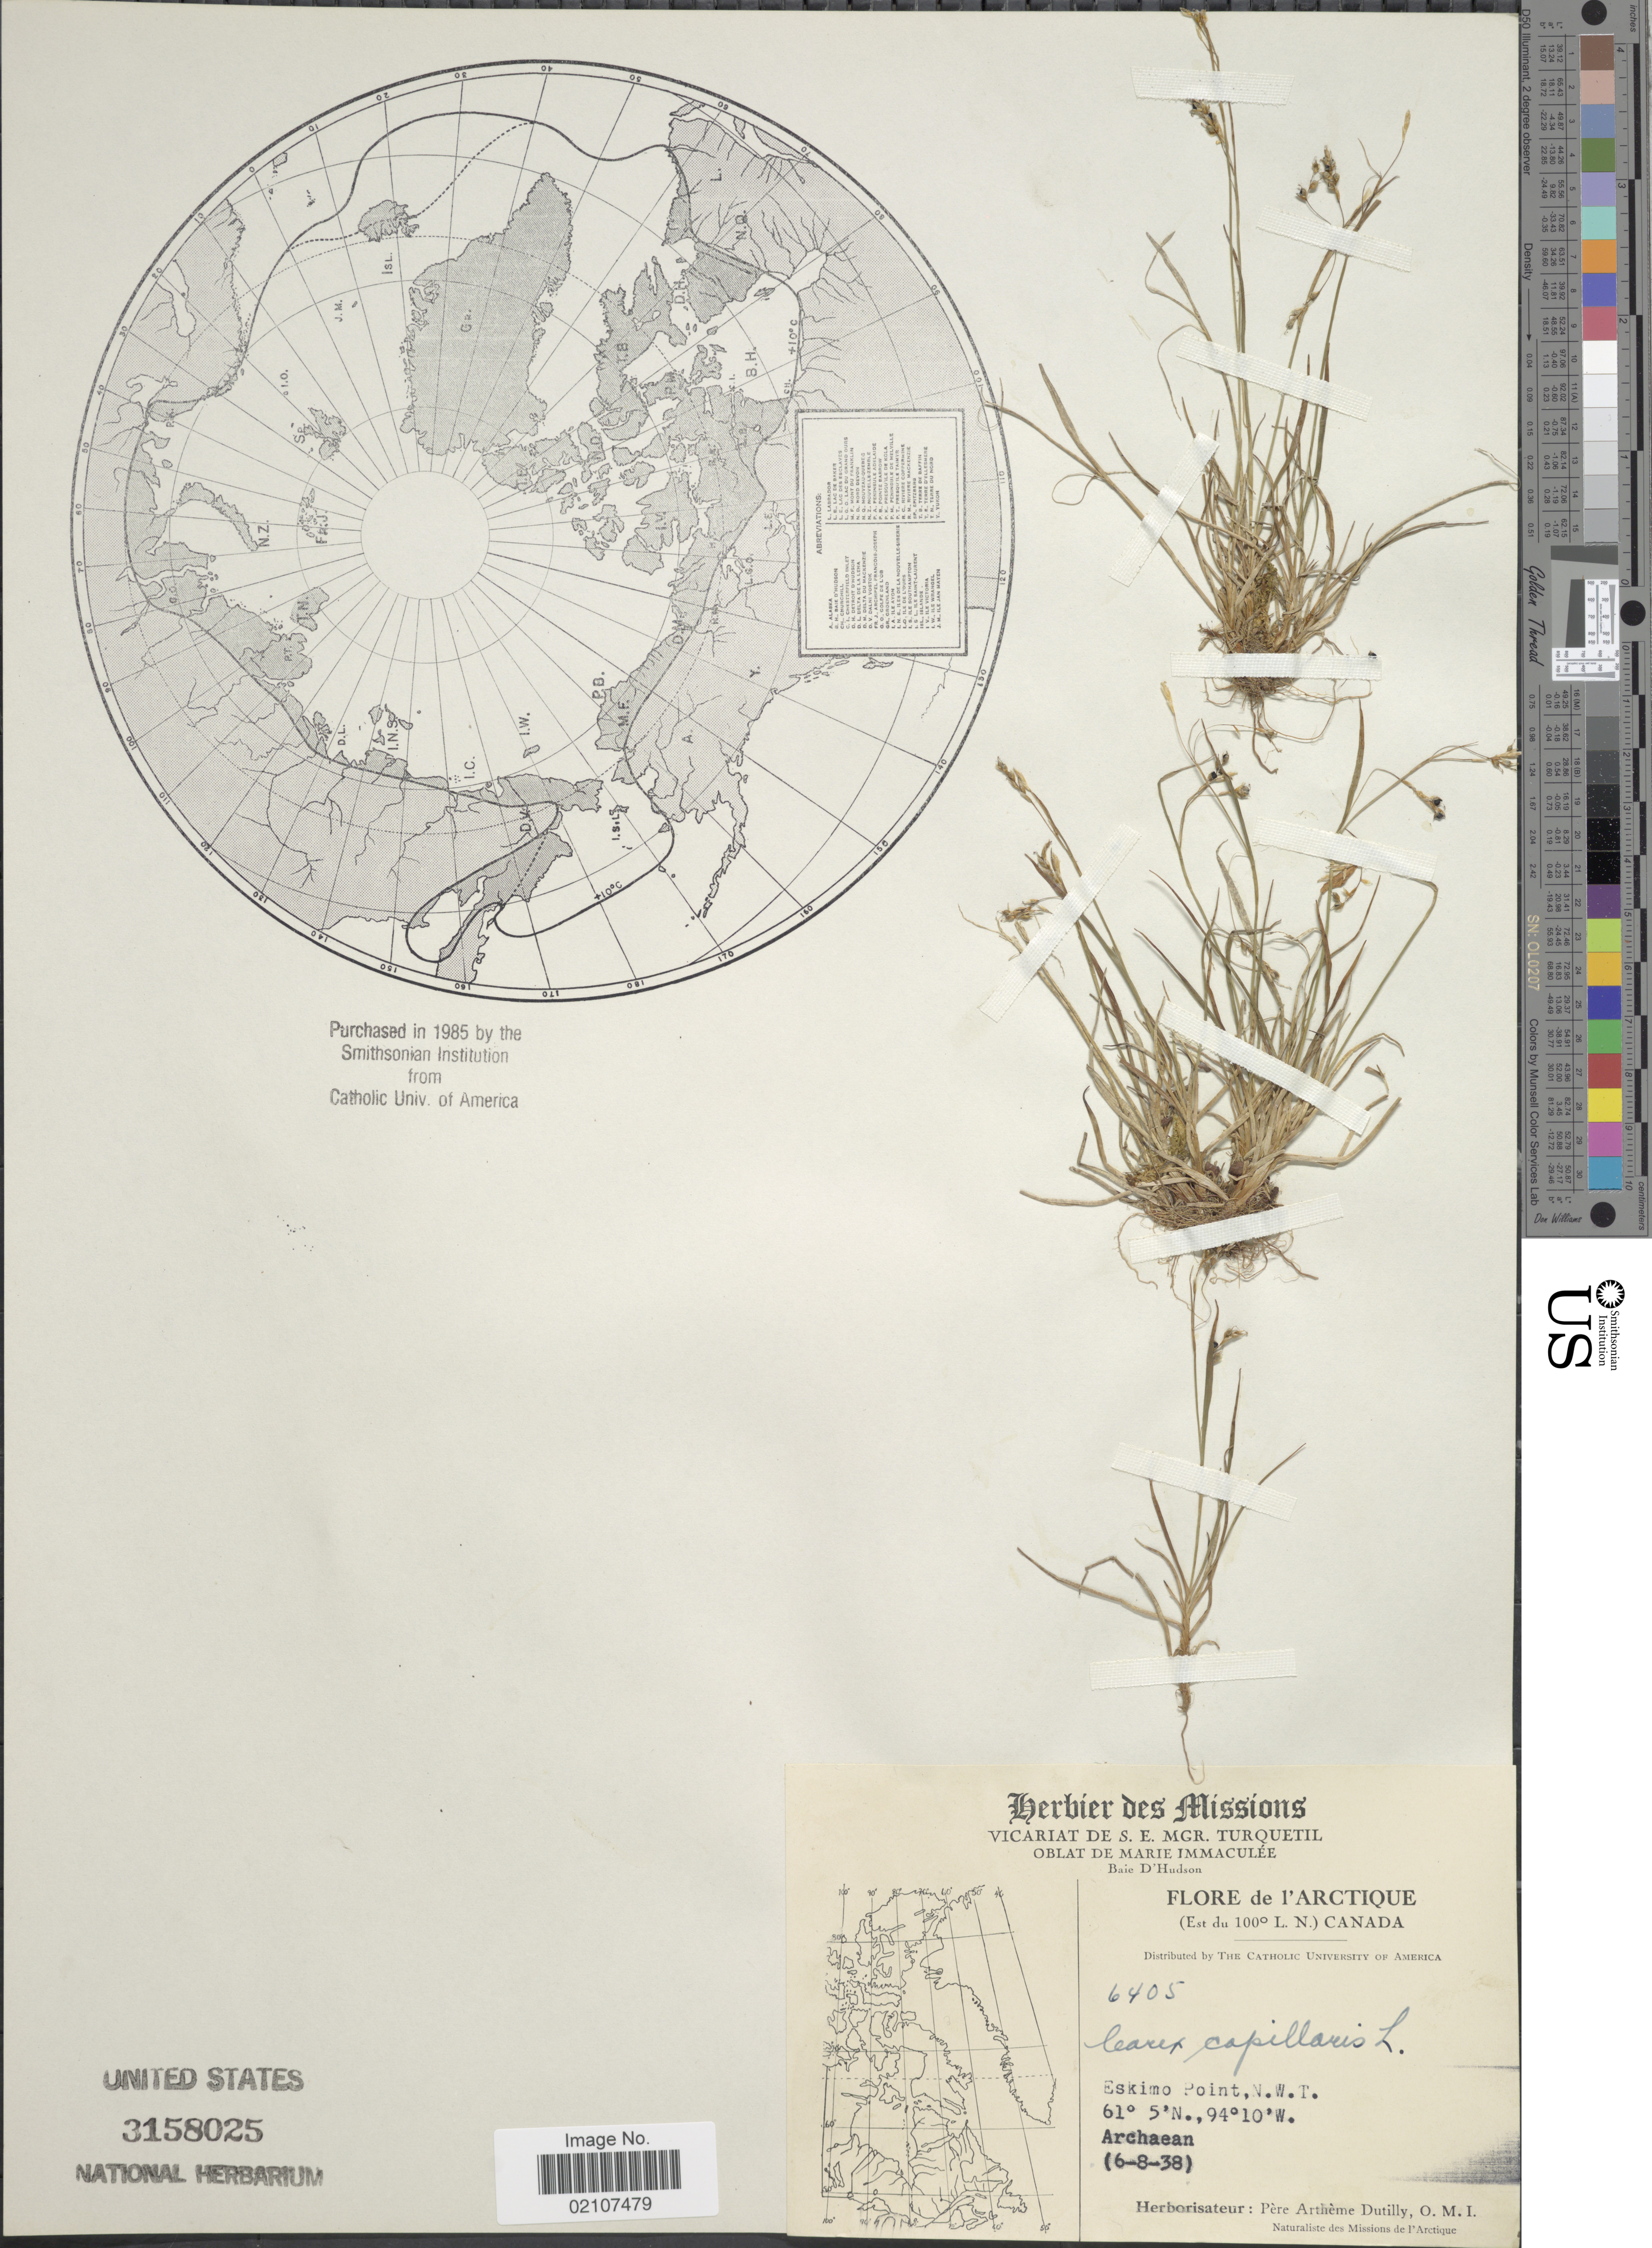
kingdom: Plantae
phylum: Tracheophyta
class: Liliopsida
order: Poales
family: Cyperaceae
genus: Carex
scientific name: Carex capillaris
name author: L.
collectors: P. Dutilly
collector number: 6405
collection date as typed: Transcribed d/m/y: 6/8/38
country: Canada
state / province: Northwest Territories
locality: L'Arctique (Est du 100° L.N.), Eskimo Point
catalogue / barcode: US 3158025